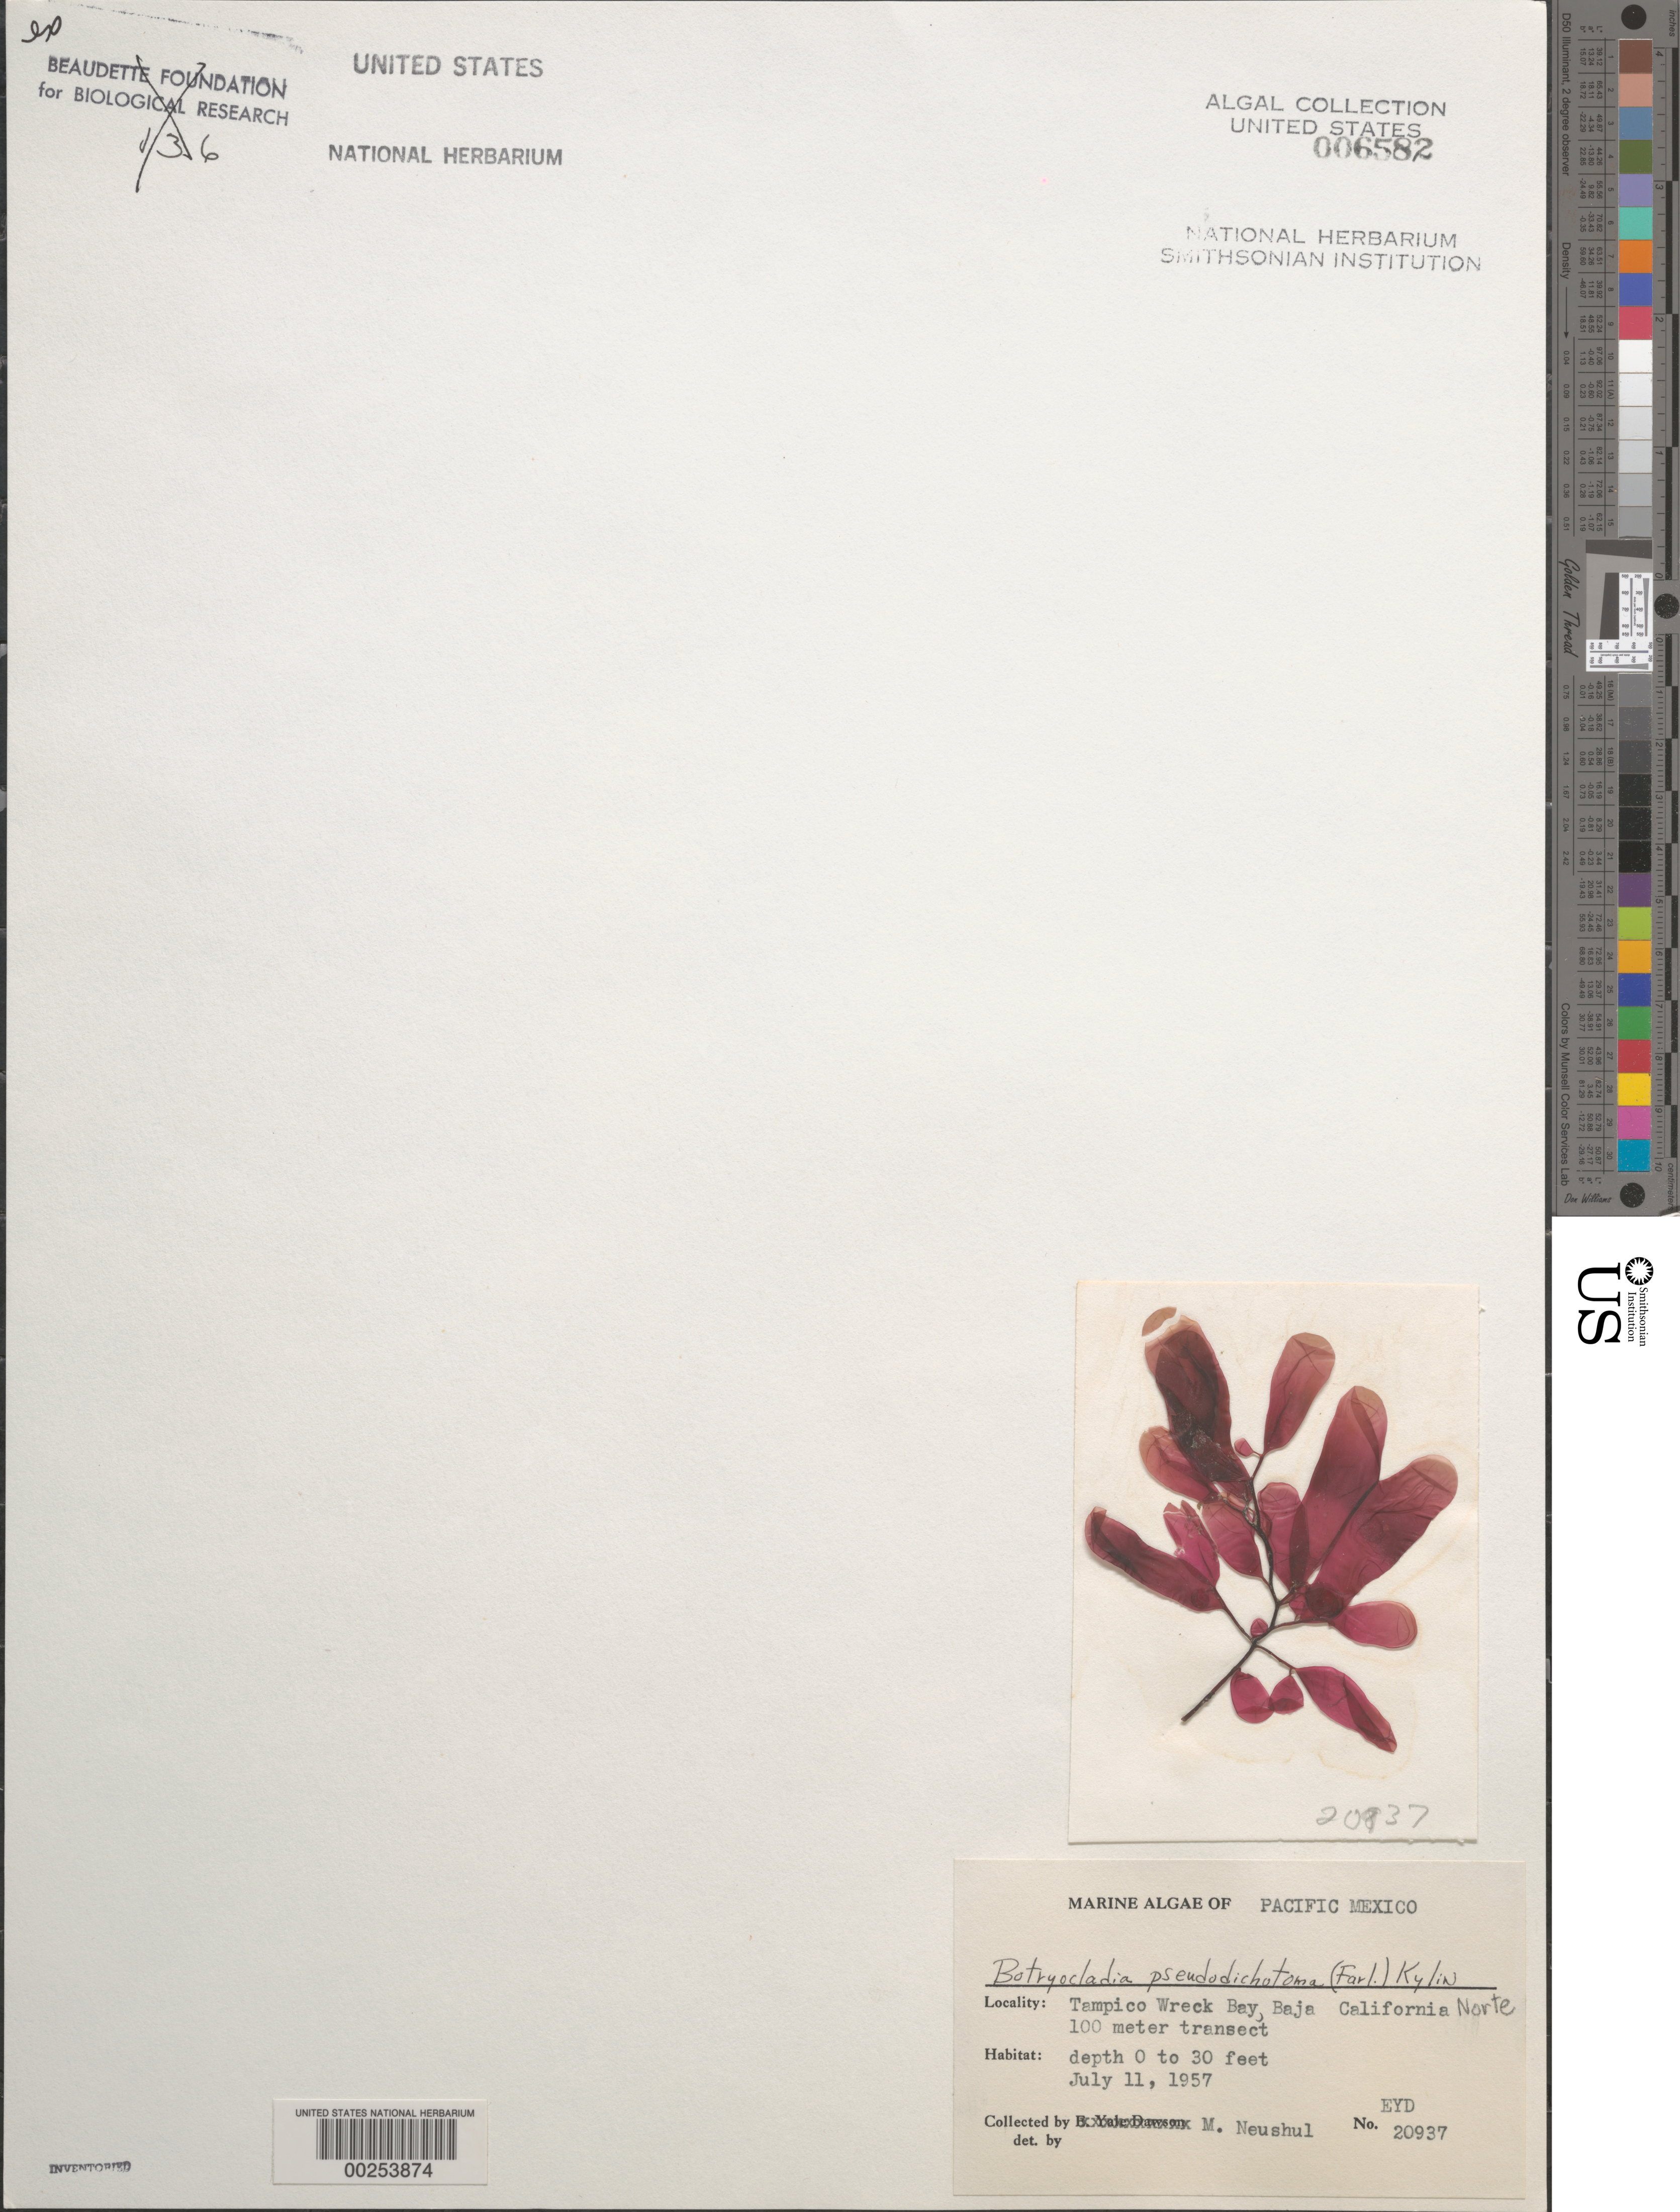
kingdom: Plantae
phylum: Rhodophyta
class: Florideophyceae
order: Rhodymeniales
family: Rhodymeniaceae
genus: Botryocladia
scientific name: Botryocladia pseudodichotoma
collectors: M. Neushul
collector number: EYD 20937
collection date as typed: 11 Jul 1957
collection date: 1957-07-11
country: Mexico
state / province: Baja California Norte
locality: Tampico Wreck Bay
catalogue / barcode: US 6582